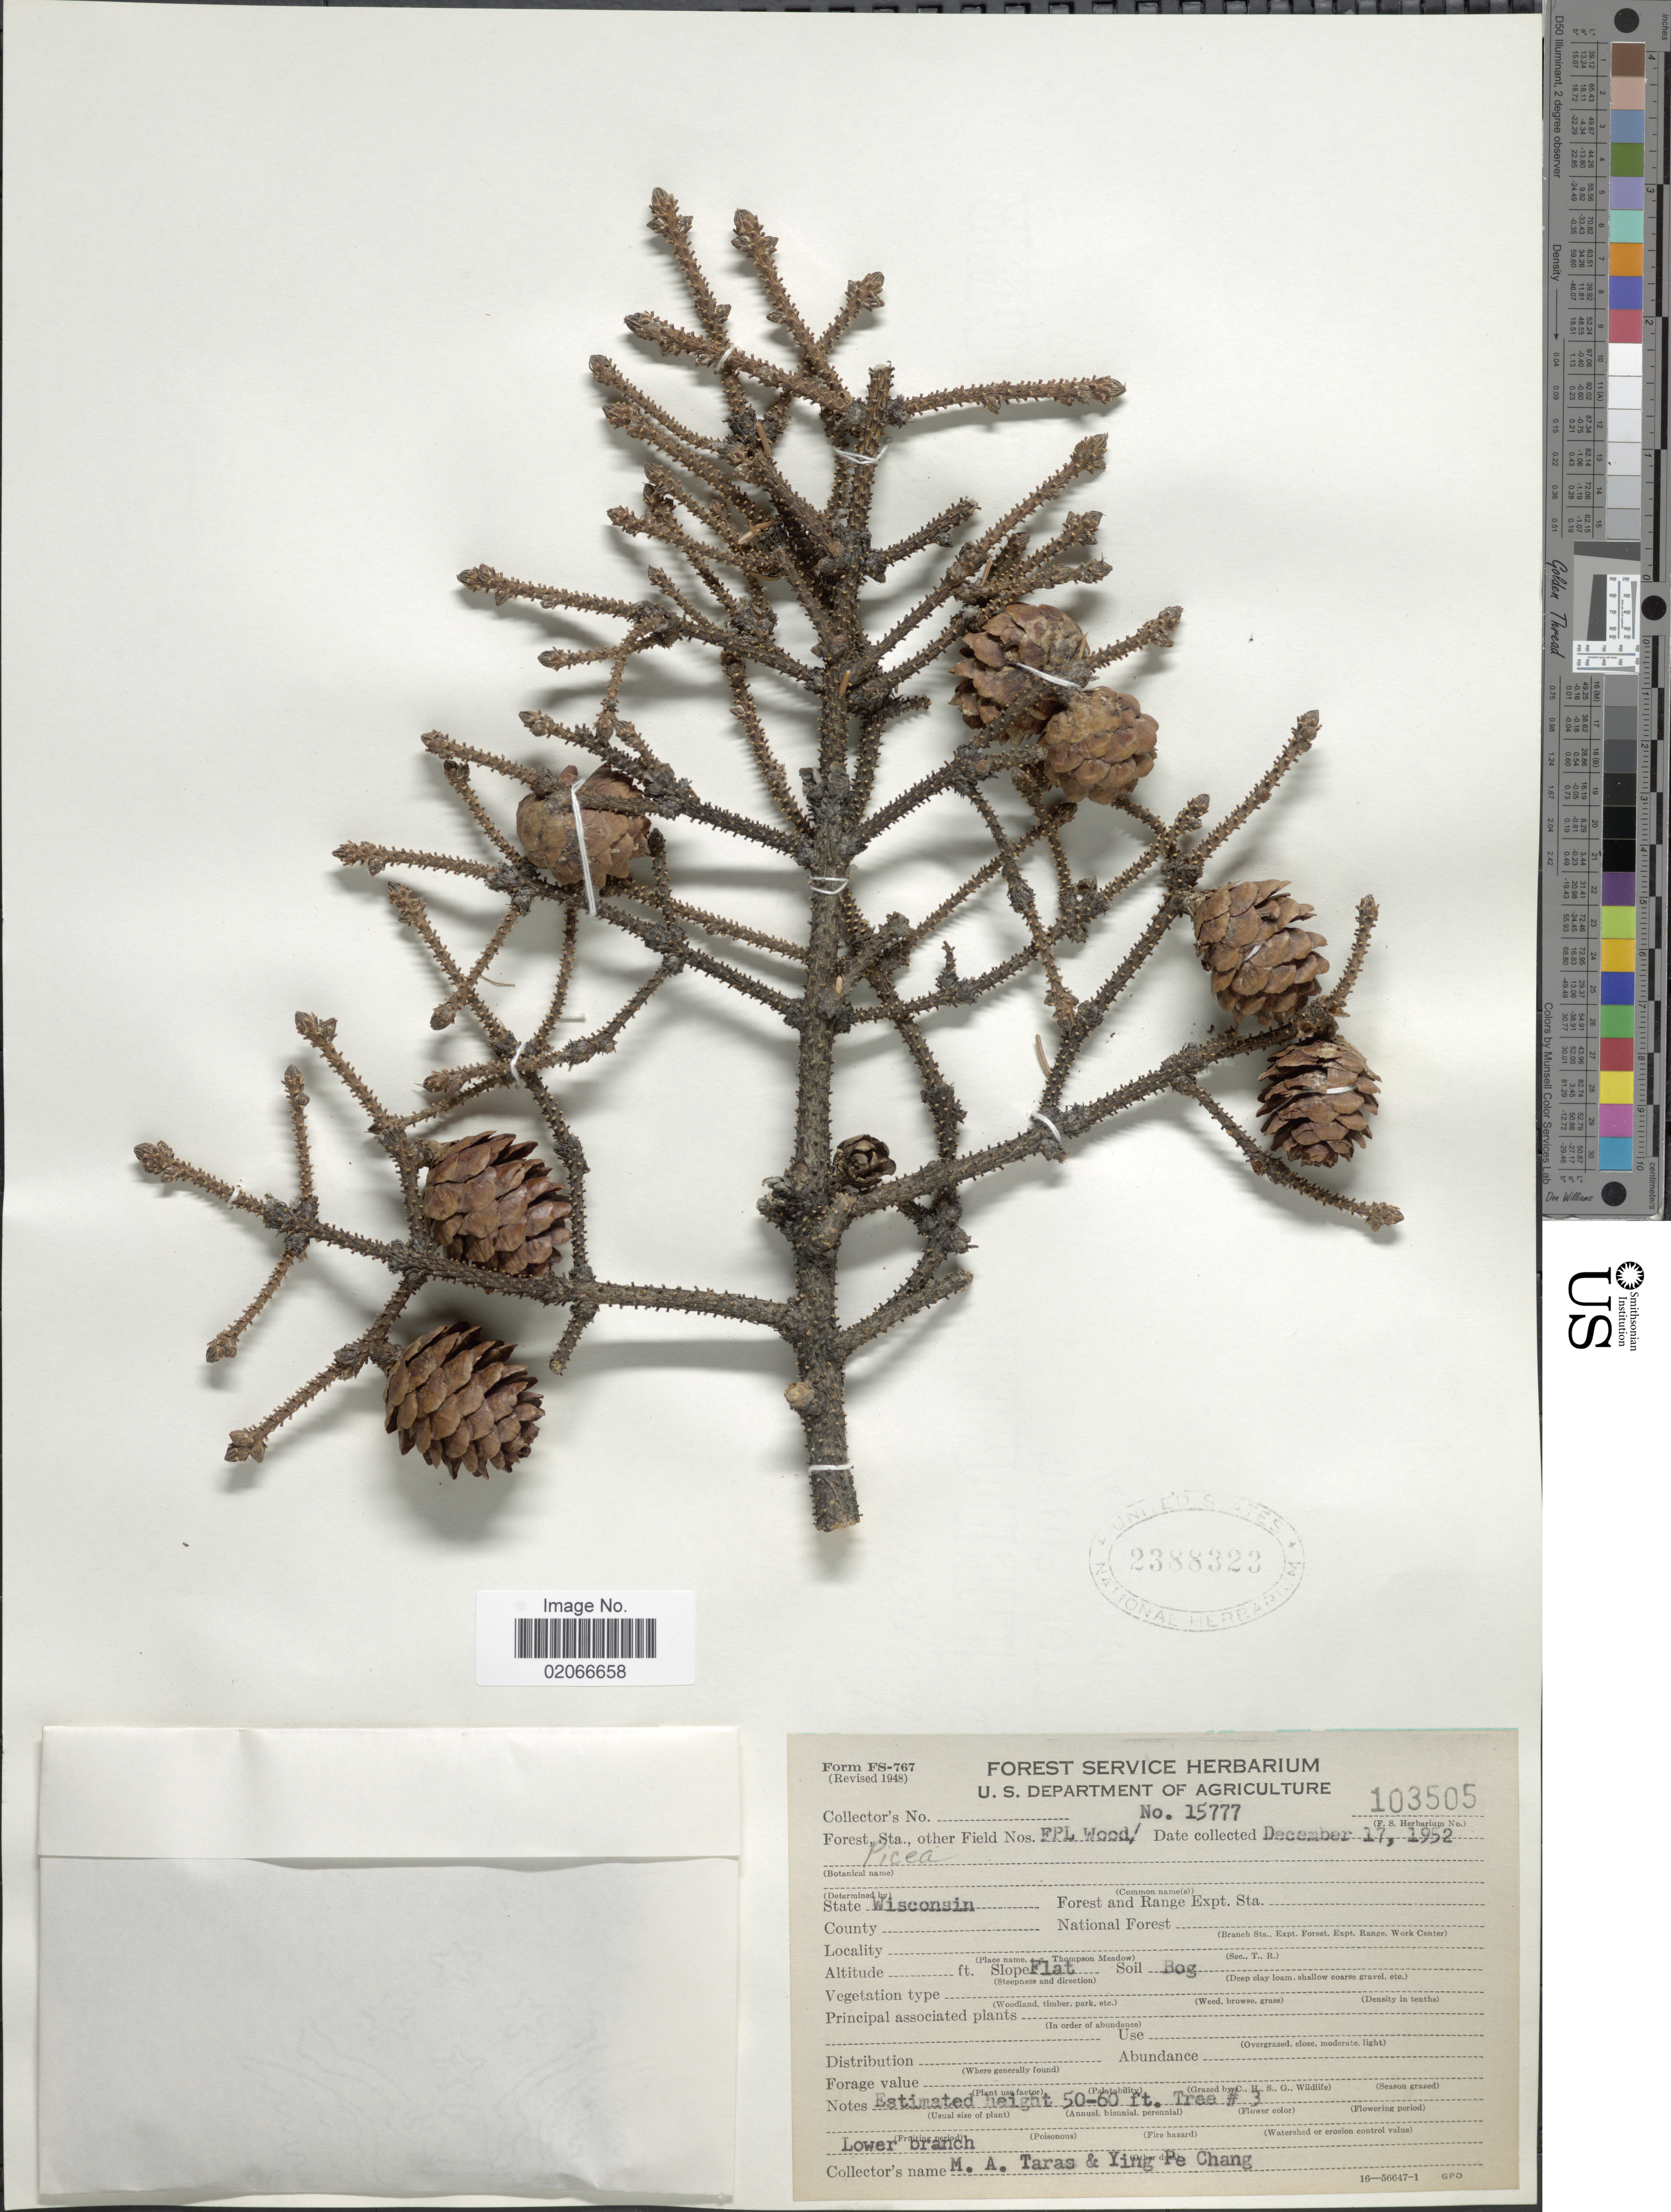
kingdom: Plantae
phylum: Tracheophyta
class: Pinopsida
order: Pinales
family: Pinaceae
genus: Picea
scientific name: Picea mariana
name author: (Mill.) Britton, Stearns & Poggenb.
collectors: M. Taras & Y. Chang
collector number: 15777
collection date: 1952-12-17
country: United States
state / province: Wisconsin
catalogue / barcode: US 2388323